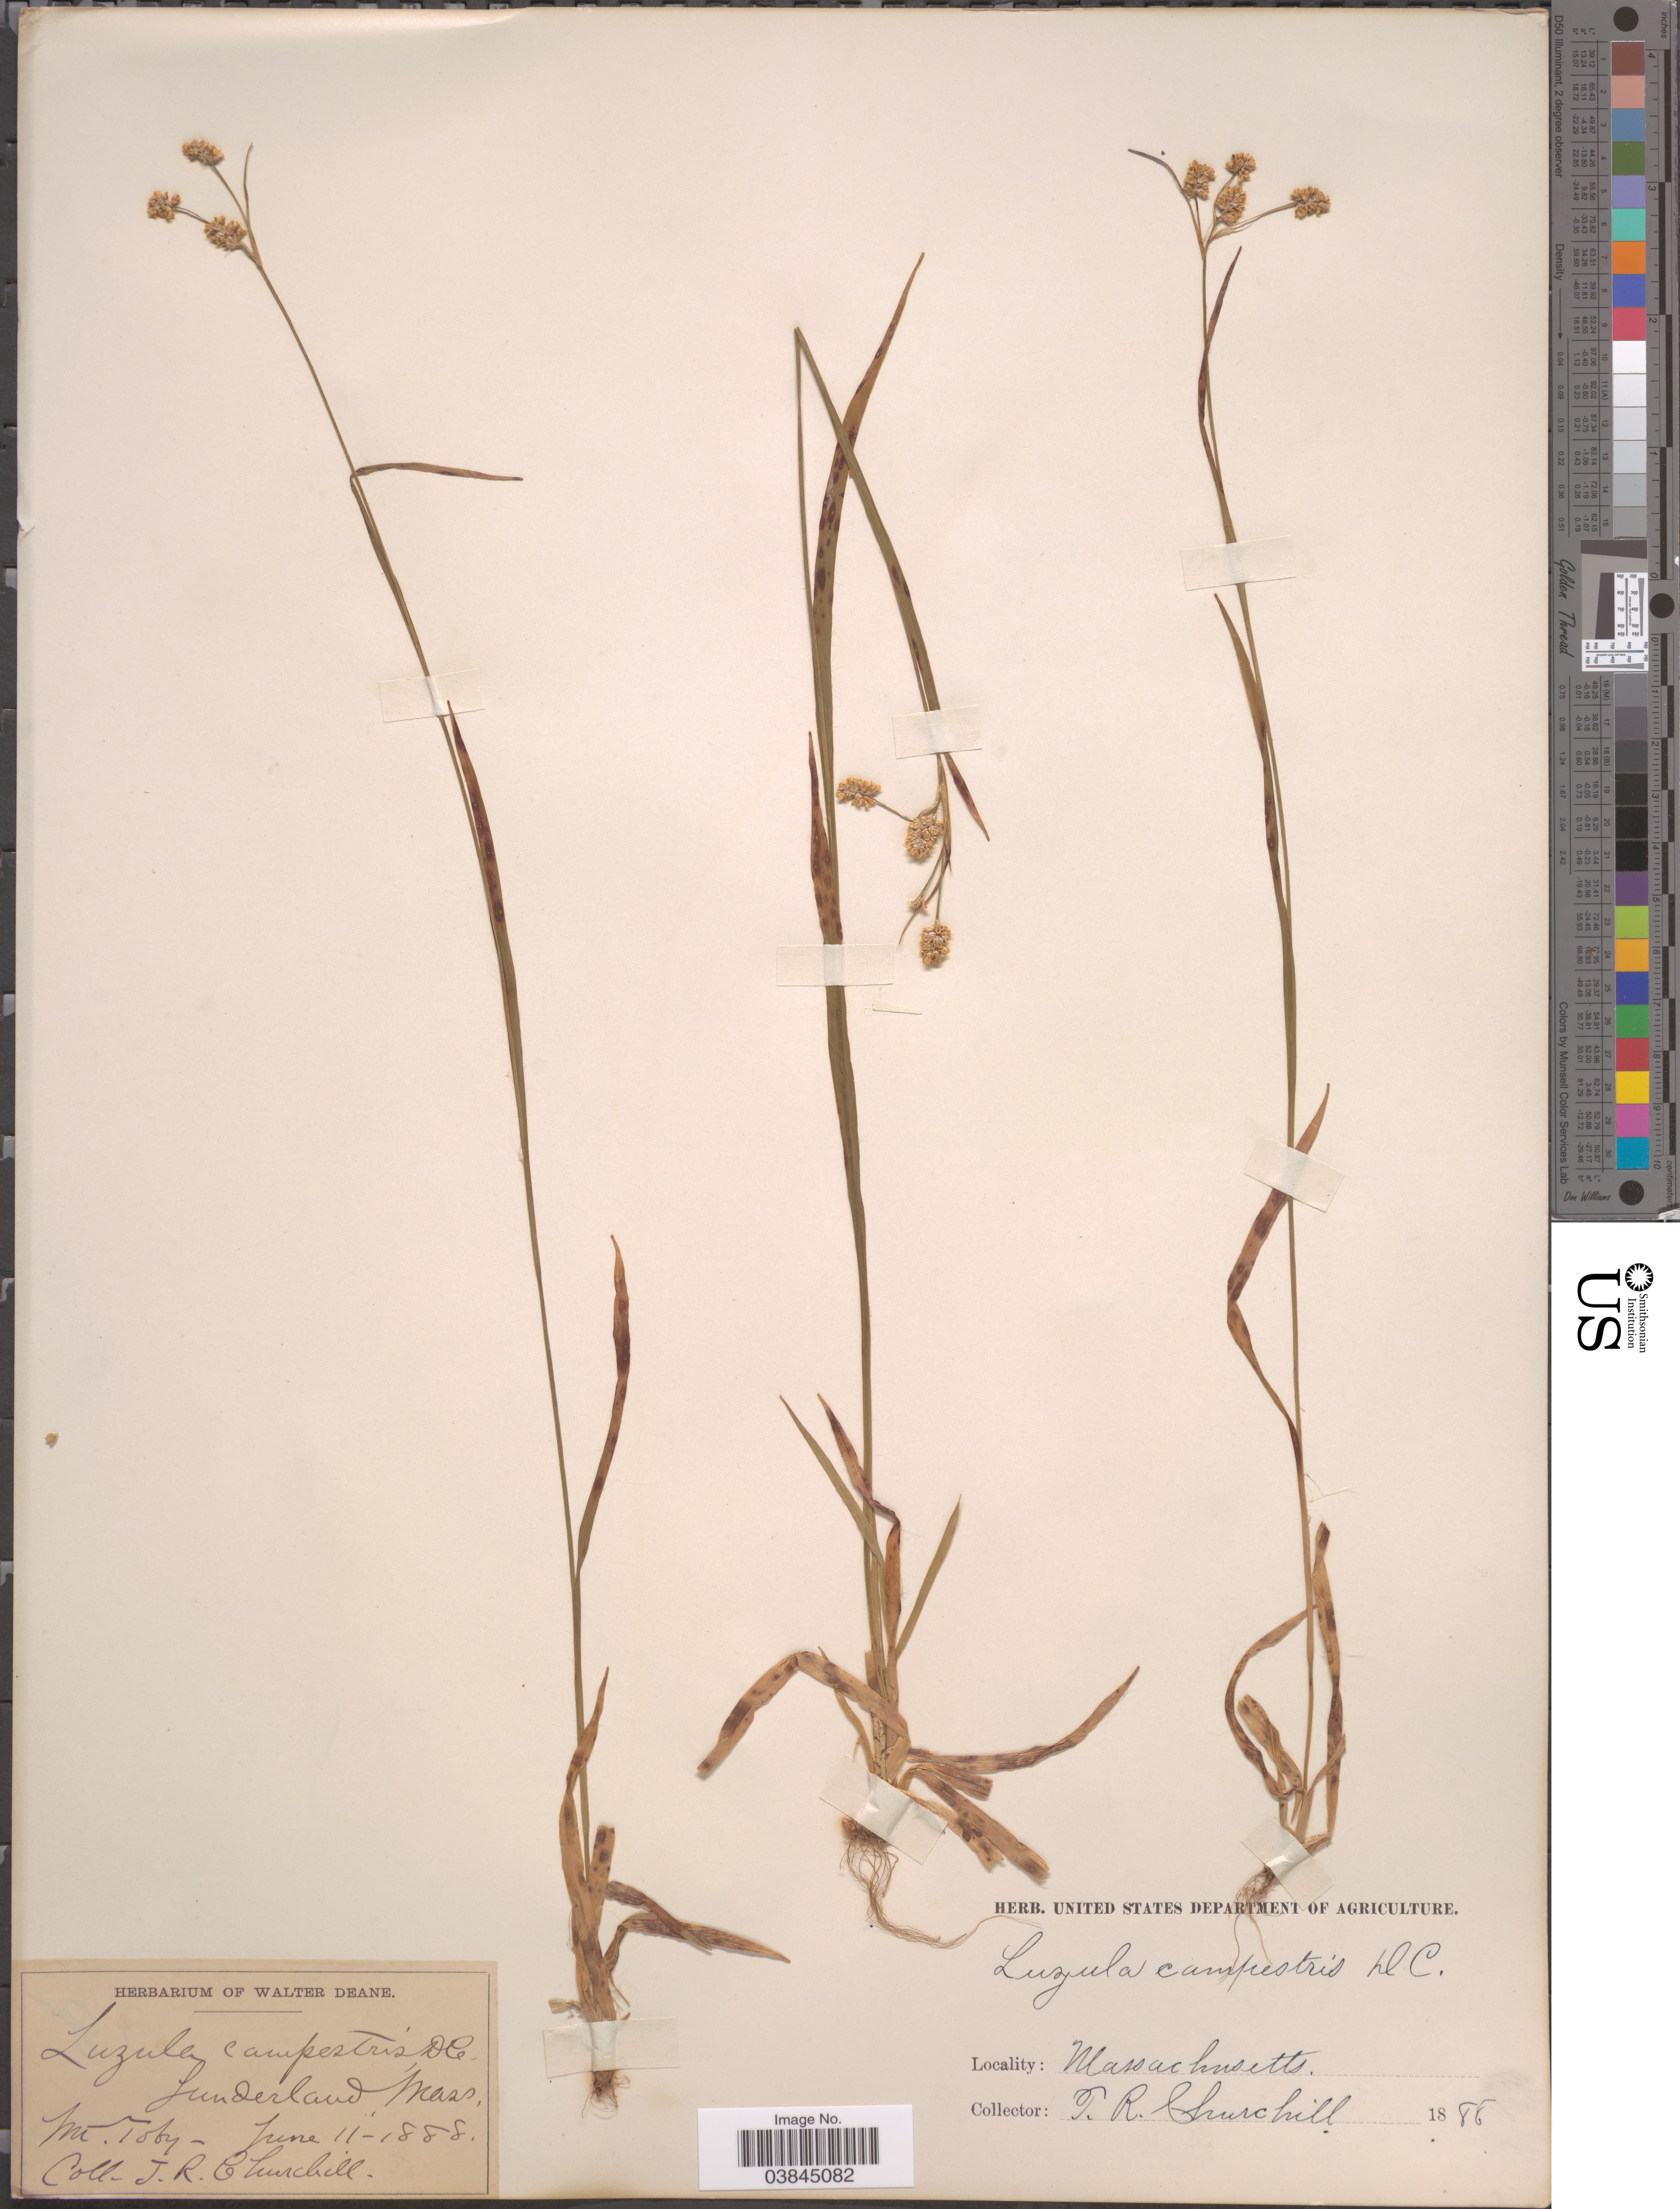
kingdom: Plantae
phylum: Tracheophyta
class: Liliopsida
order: Poales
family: Juncaceae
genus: Luzula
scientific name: Luzula campestris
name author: (L.) DC.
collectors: T. Churchill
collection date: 1888-06-11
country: United States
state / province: Massachusetts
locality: Sunderland. Mt. Toby.